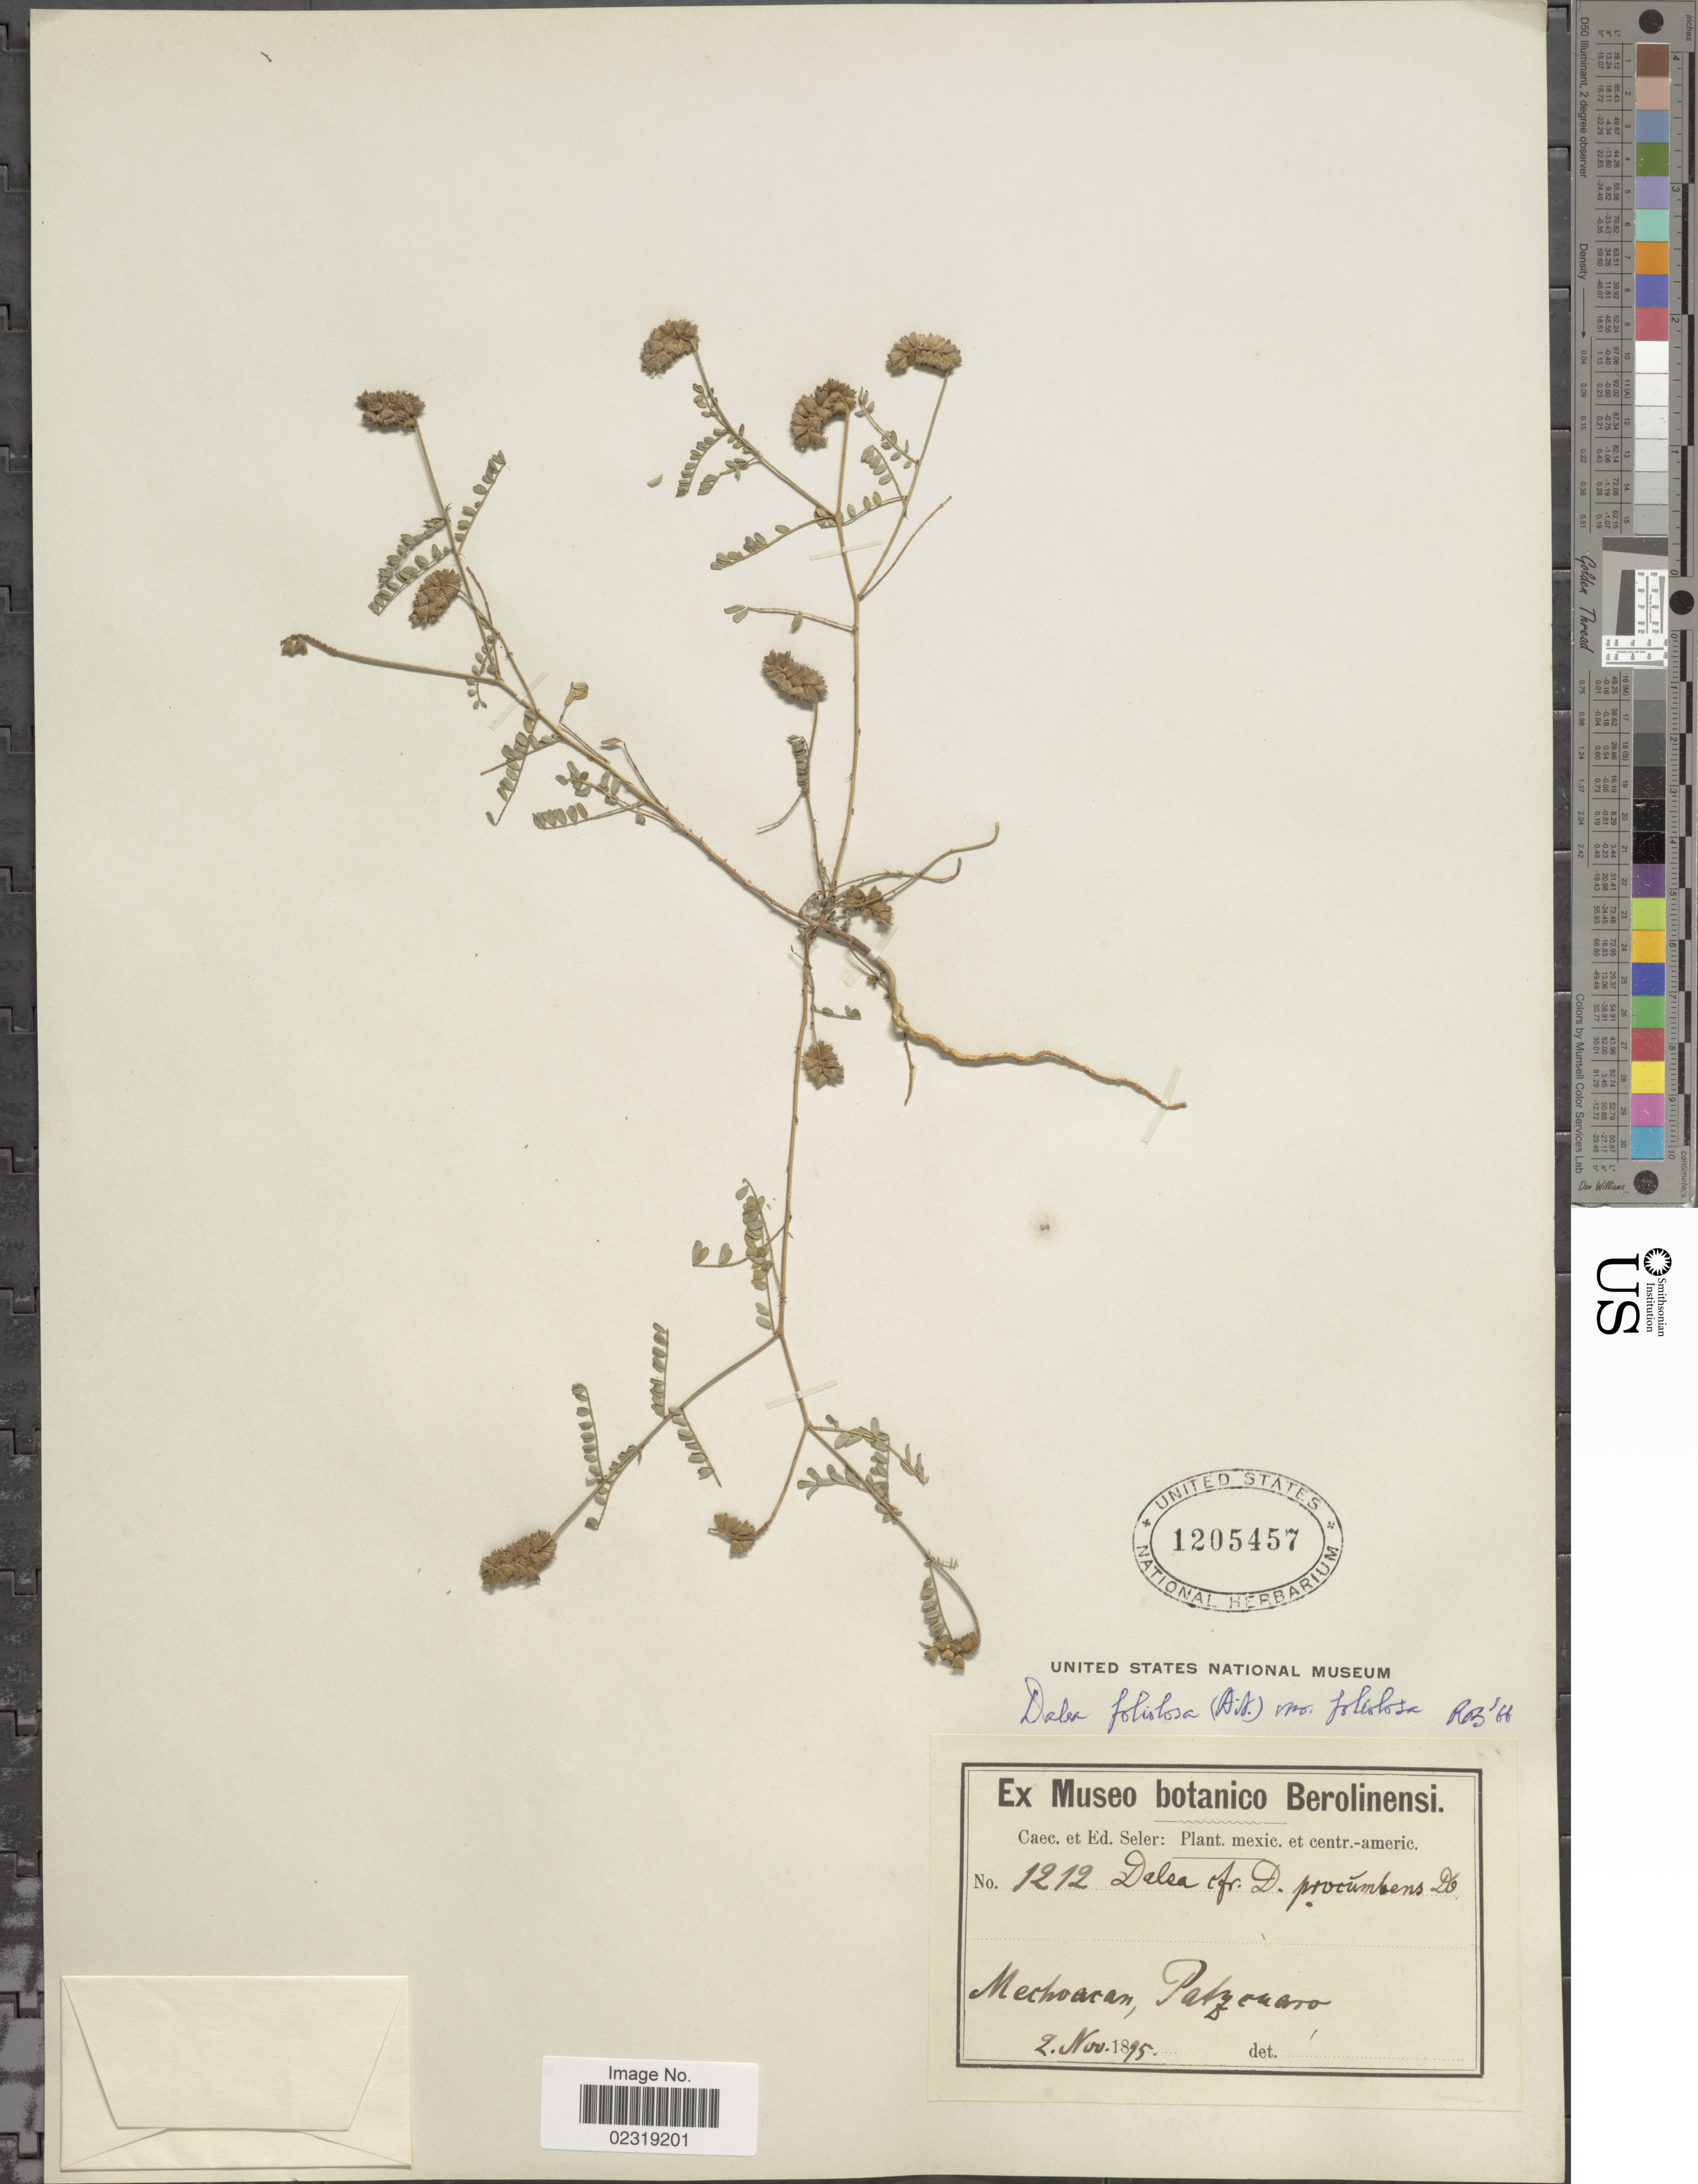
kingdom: Plantae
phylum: Tracheophyta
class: Magnoliopsida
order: Fabales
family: Fabaceae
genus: Dalea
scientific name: Dalea foliolosa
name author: (Aiton) Barneby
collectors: ex Caec. et Ed Seler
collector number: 1212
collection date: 1895-11-02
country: Mexico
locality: Mechoacan, Patzcuaro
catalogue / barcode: US 1205457